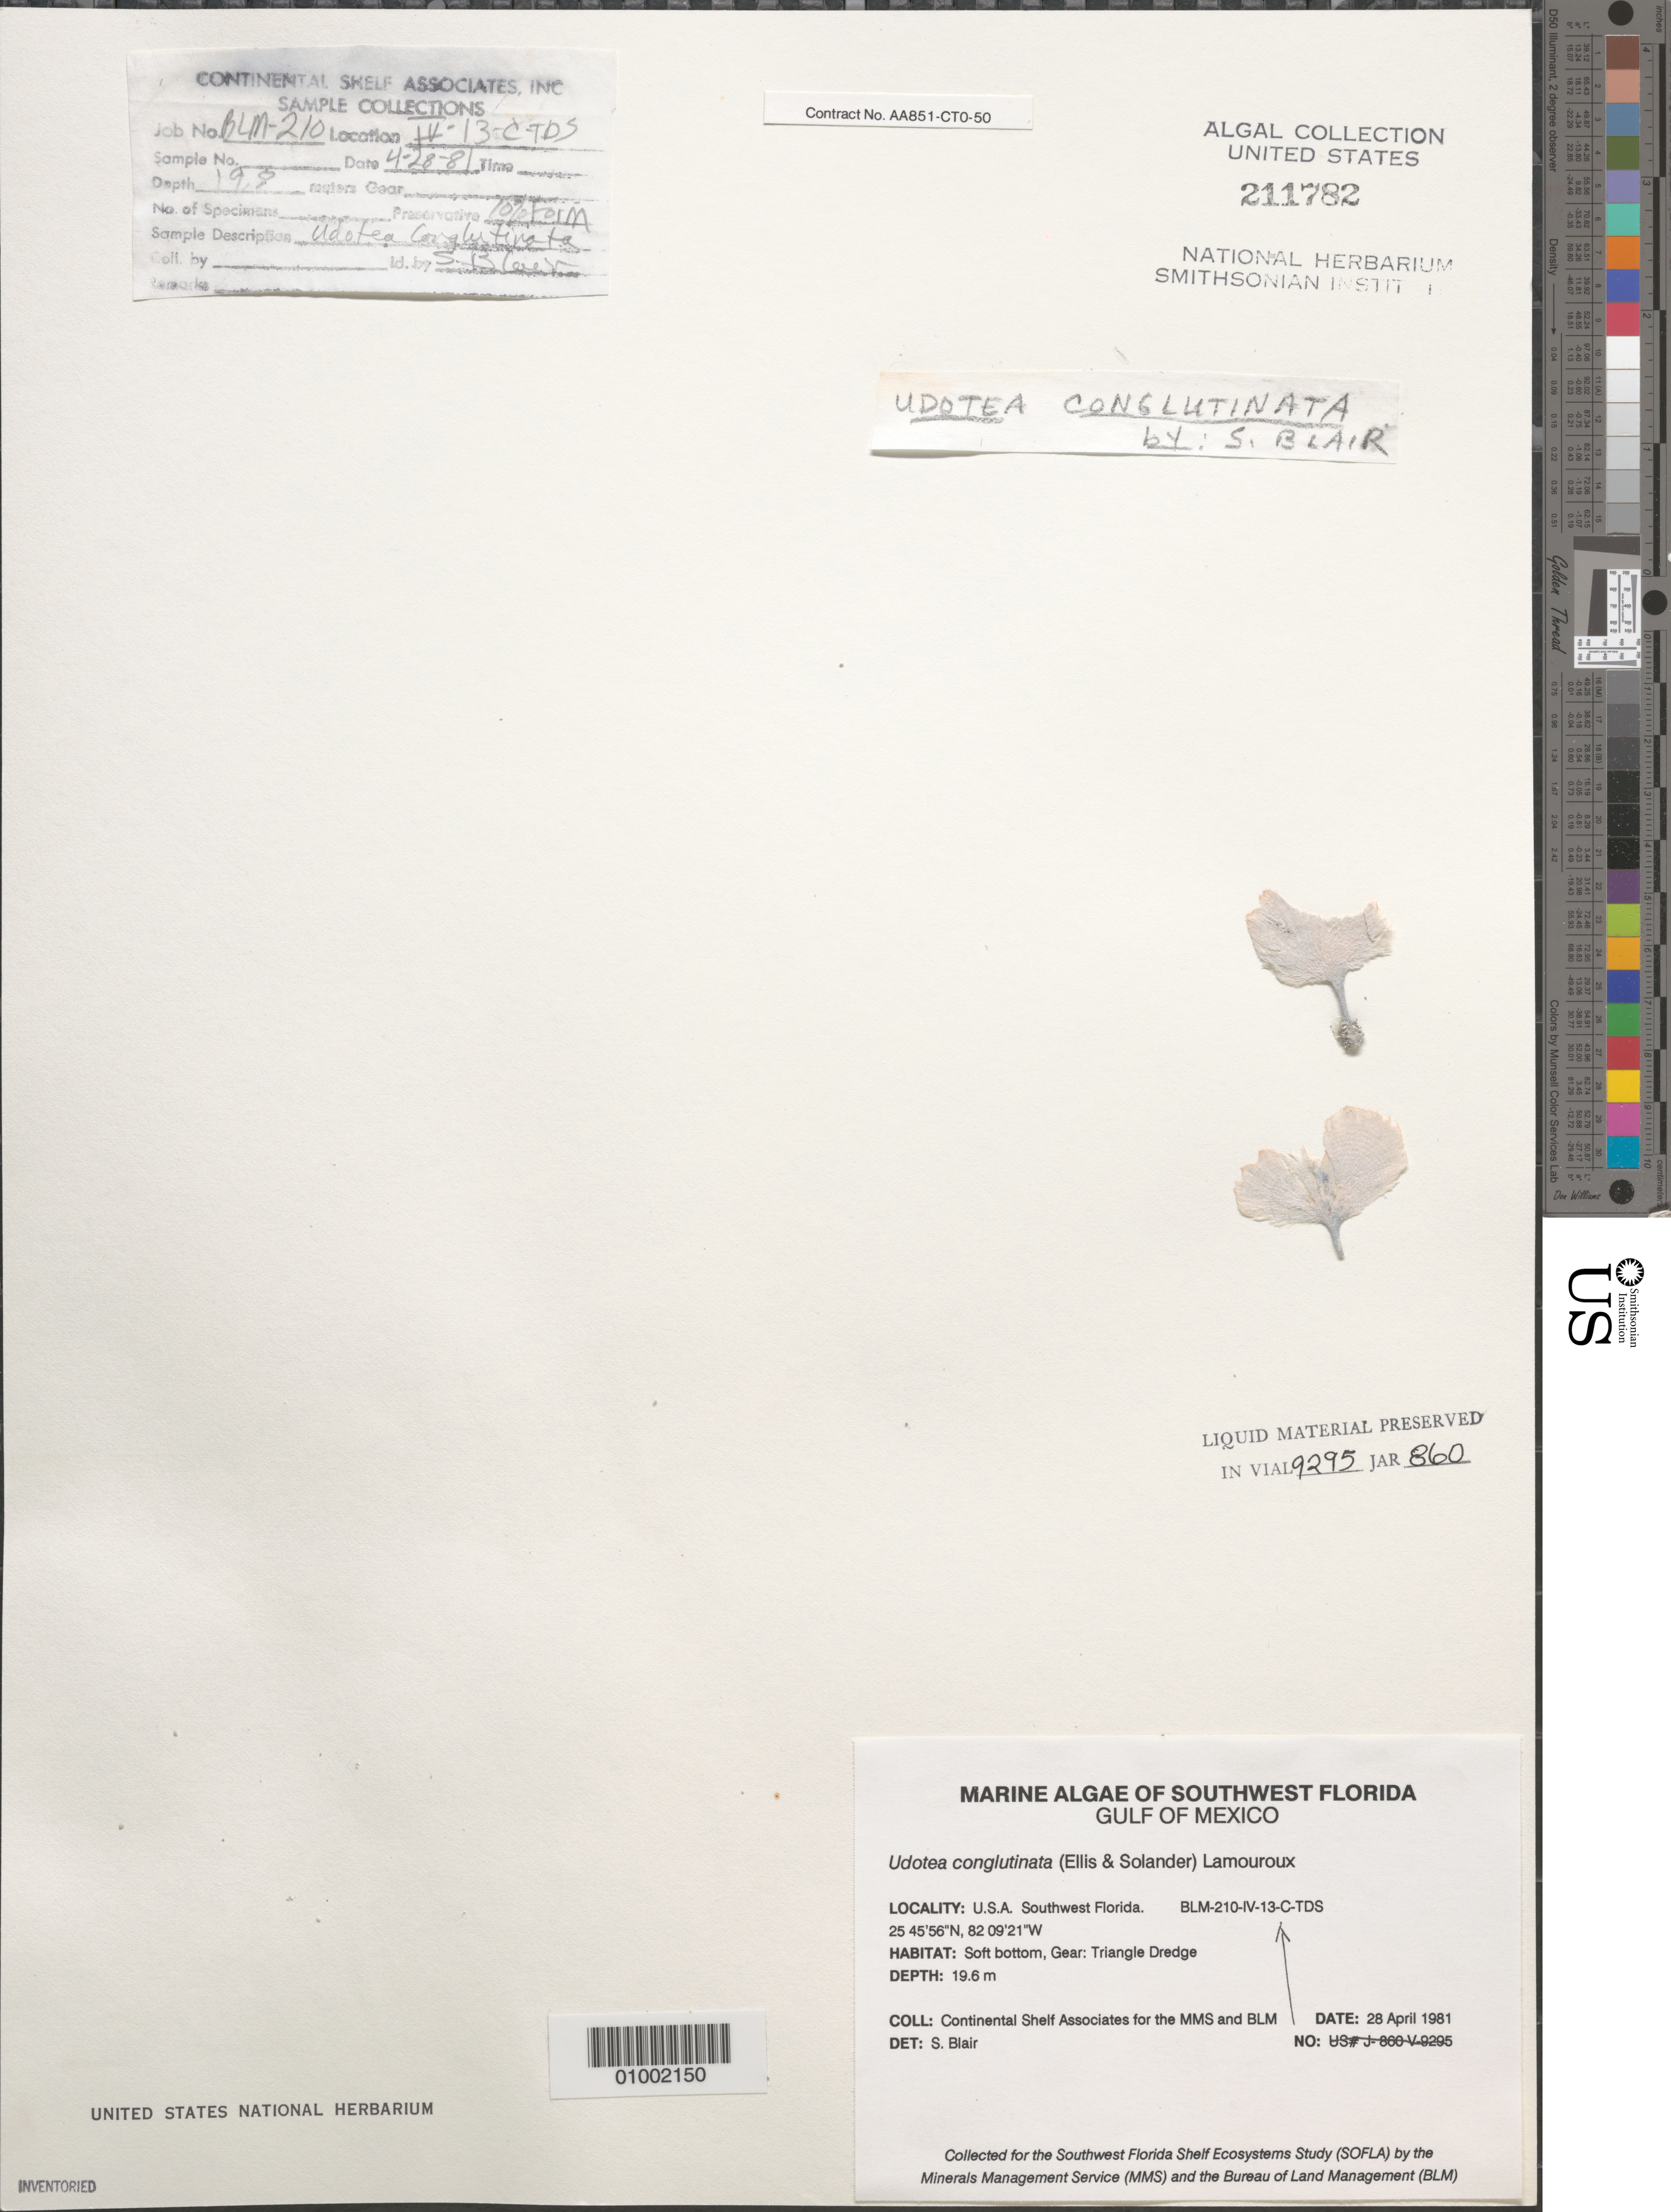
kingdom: Plantae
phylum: Chlorophyta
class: Ulvophyceae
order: Bryopsidales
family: Udoteaceae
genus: Udotea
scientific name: Udotea conglutinata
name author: (Ellis & Sol.) J.V.Lamouroux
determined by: Blair, S. M.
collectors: Continental Shelf Associates for the MMS/BLM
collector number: BLM-210-IV-13-C-TDS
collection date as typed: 28 Apr 1981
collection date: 1981-04-28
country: United States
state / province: Florida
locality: Gulf of Mexico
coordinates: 25 45'56"N, 82 09'21"W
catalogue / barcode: US 211782